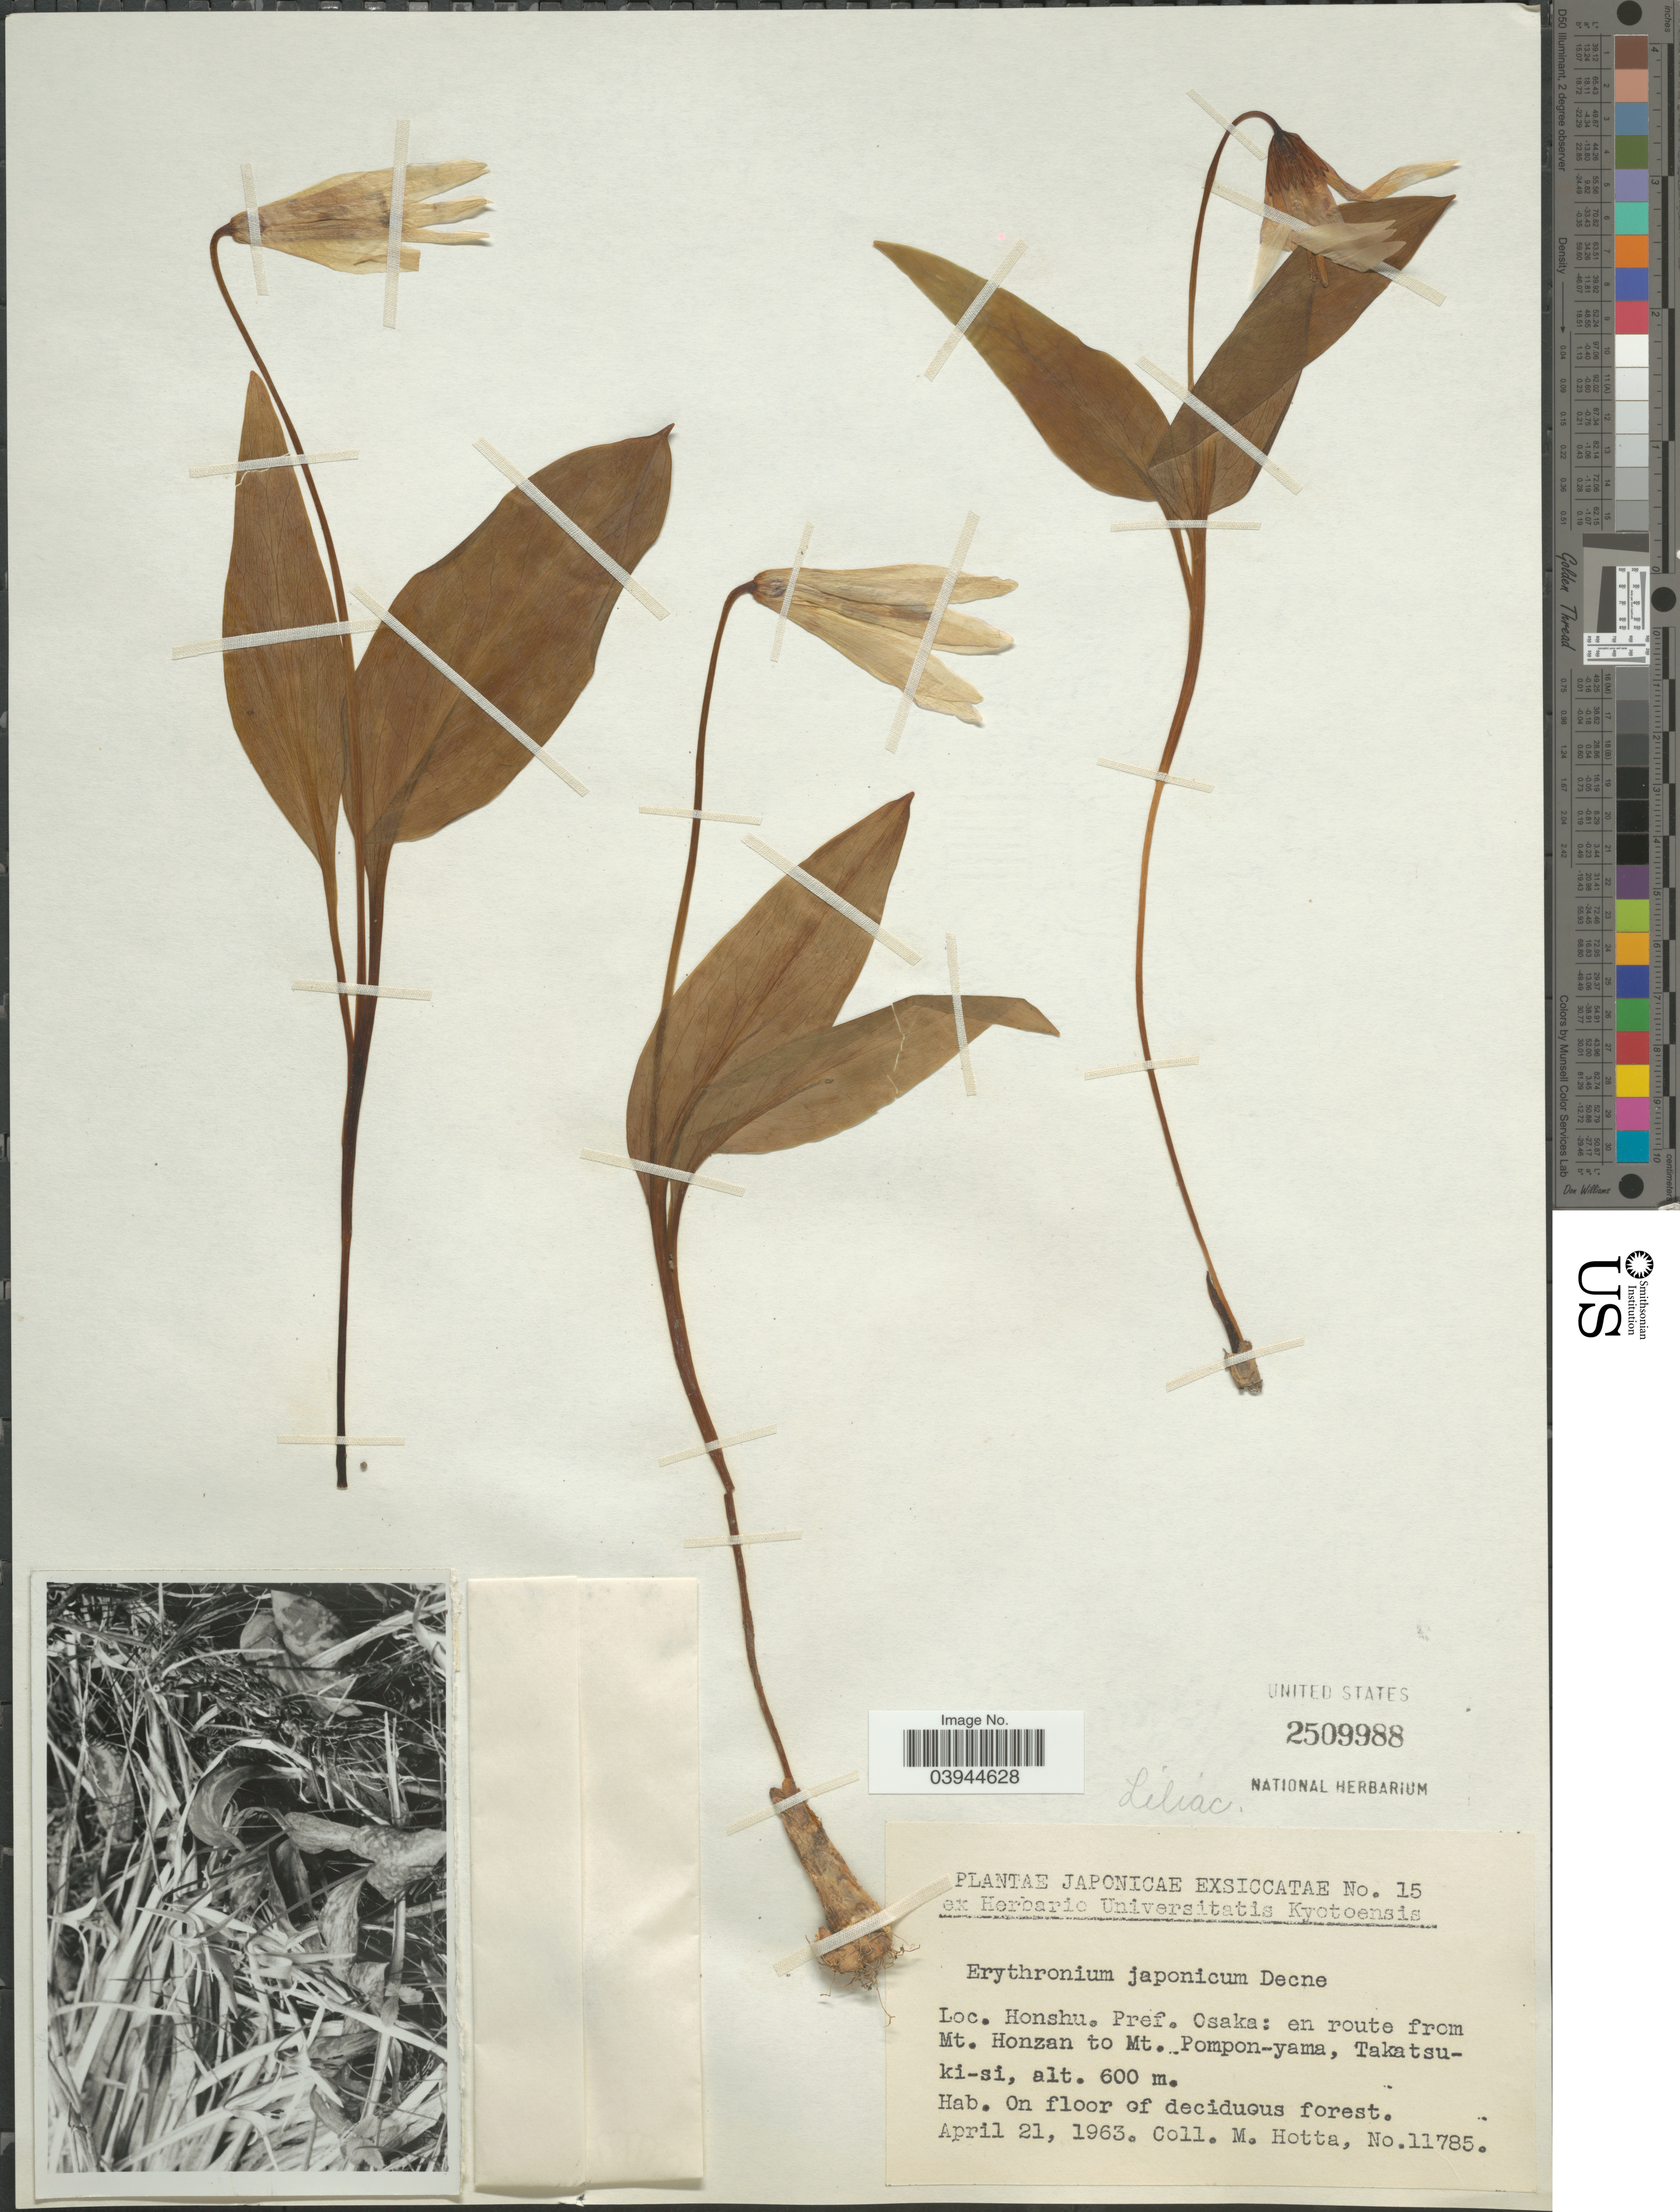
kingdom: Plantae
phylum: Tracheophyta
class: Liliopsida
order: Liliales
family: Liliaceae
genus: Erythronium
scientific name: Erythronium japonicum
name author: Poit.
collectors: M. Hotta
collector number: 11785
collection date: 1963-04-21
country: Japan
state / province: Osaka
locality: Honshu. Pref. Osaka: en route from Mt. Honzan to Mt. Pompon-yama, Takatsuki-si.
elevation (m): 600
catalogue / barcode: US 2509988